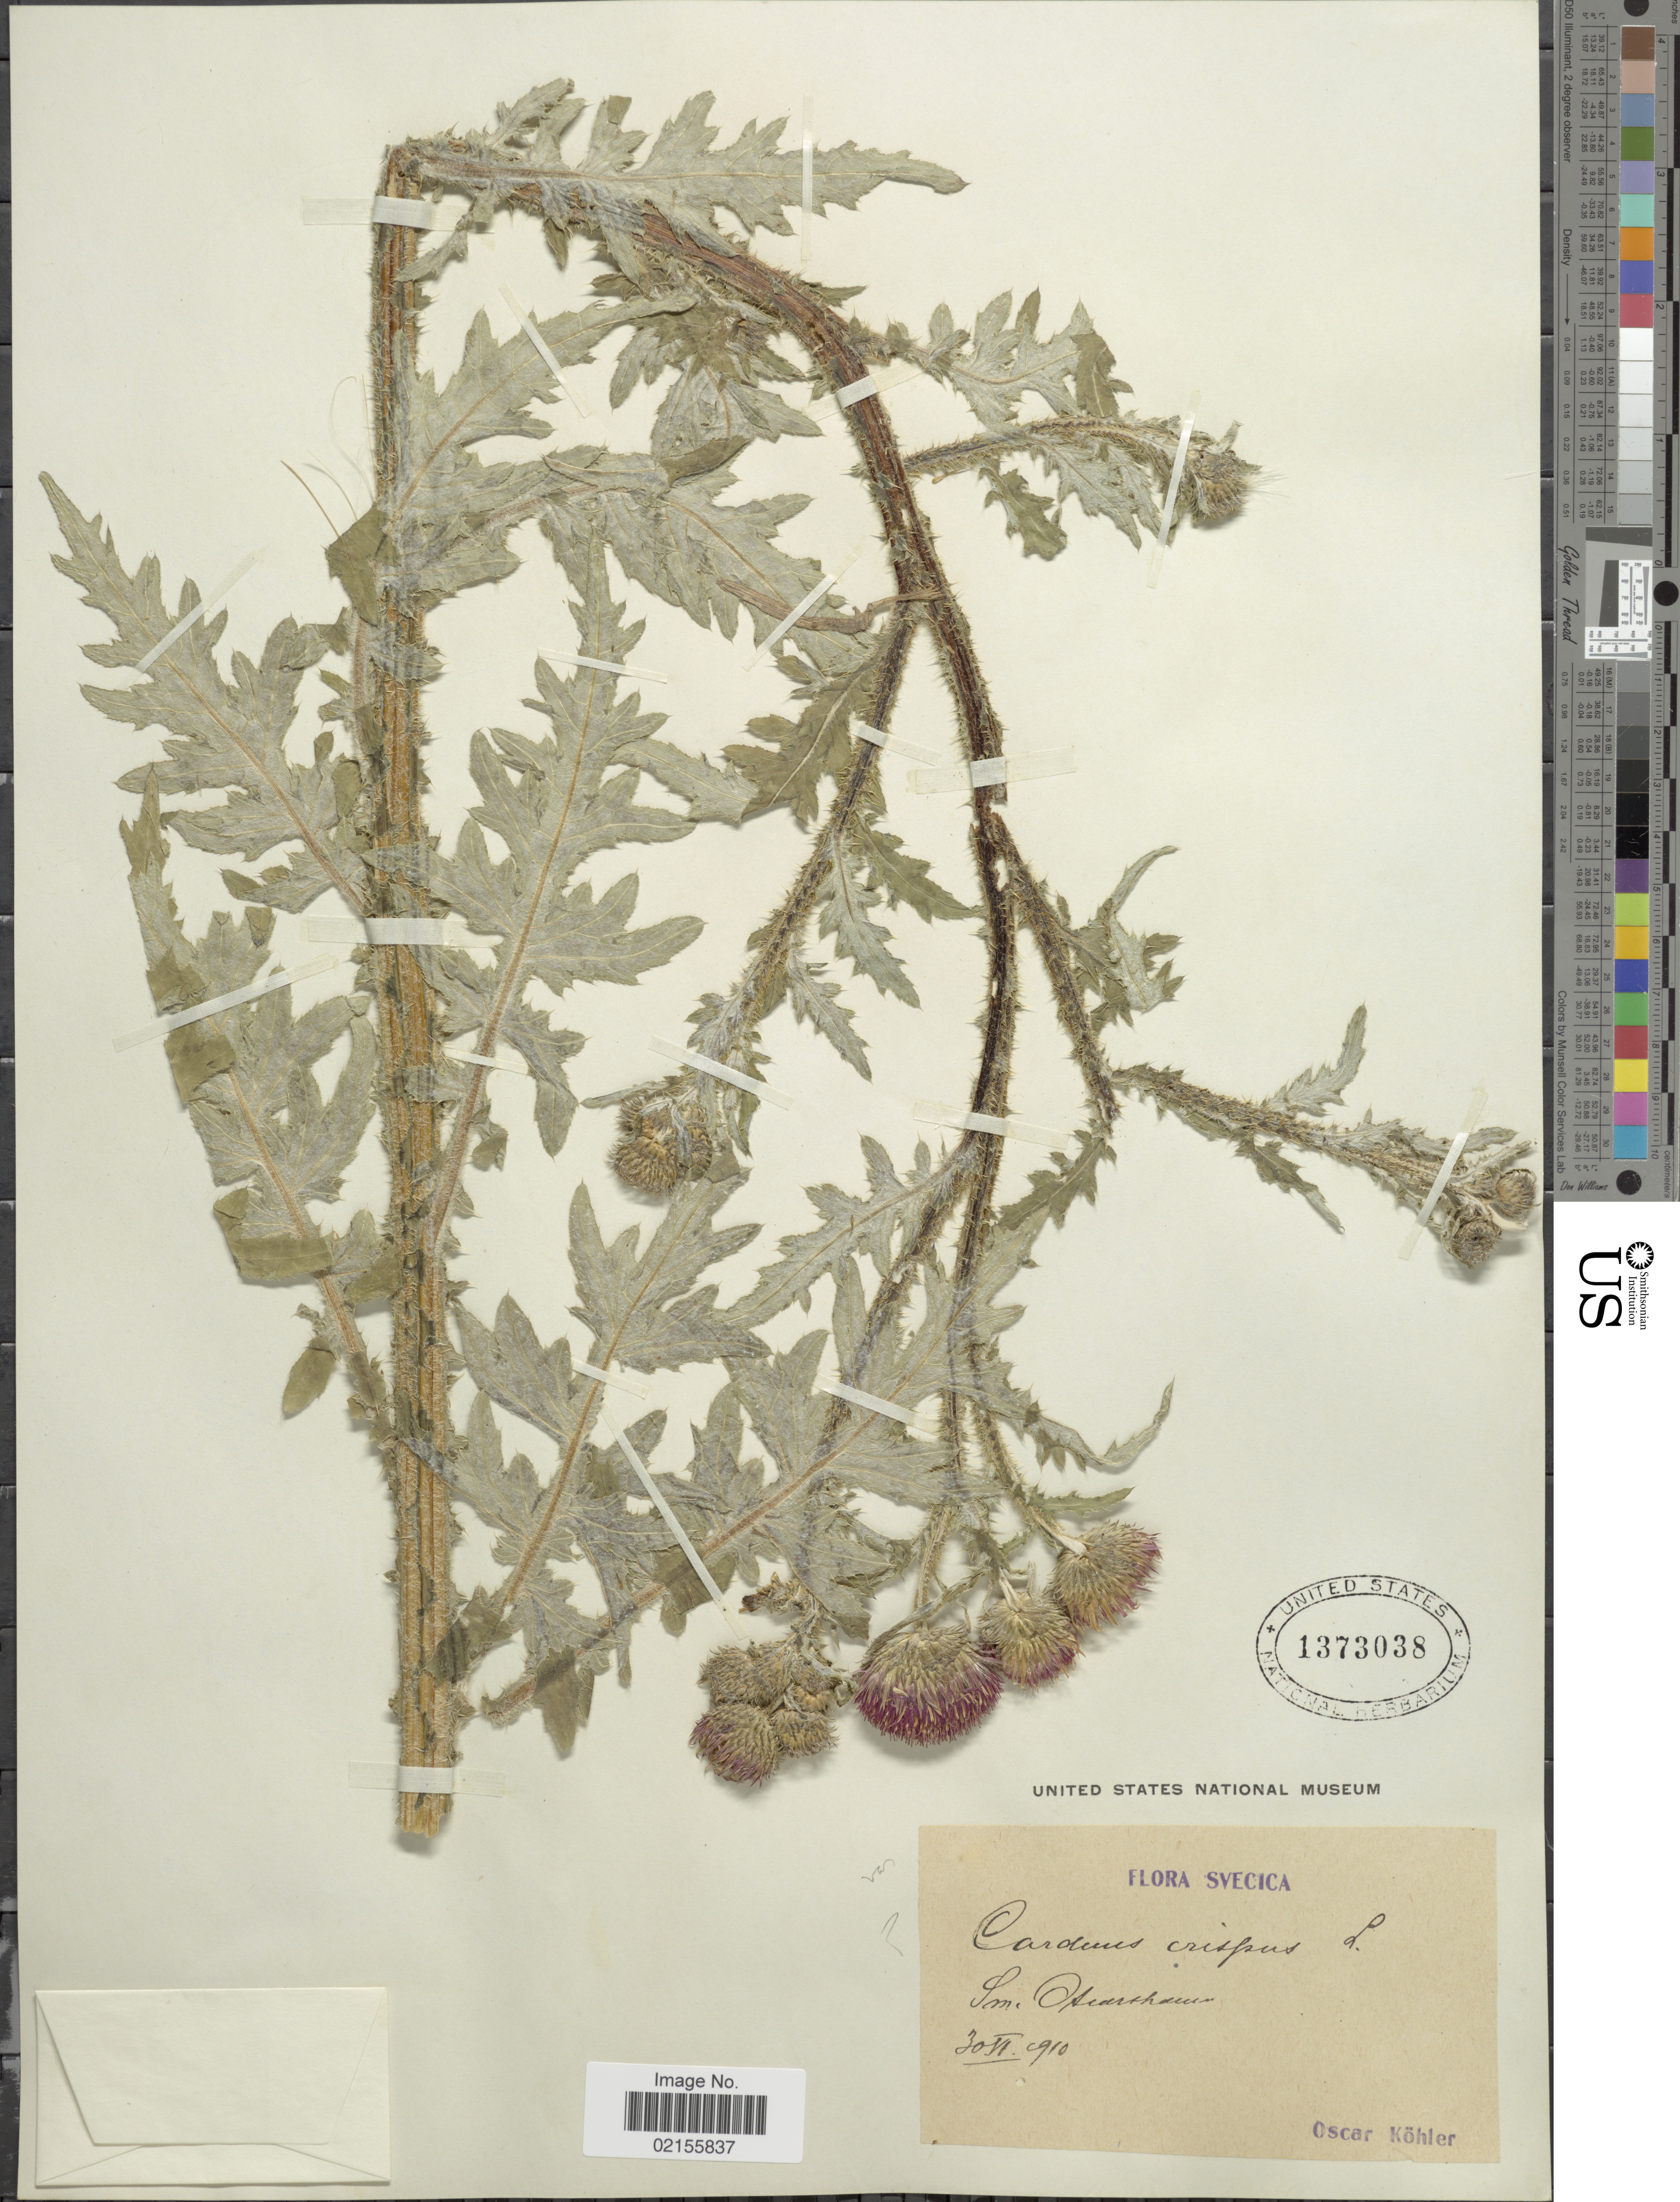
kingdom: Plantae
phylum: Tracheophyta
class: Magnoliopsida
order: Asterales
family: Asteraceae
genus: Carduus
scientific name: Carduus crispus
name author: L.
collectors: O. Köhler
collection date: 1910-06-30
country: Sweden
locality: Svecica, Sm. Oskarshamn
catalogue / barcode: US 1373038